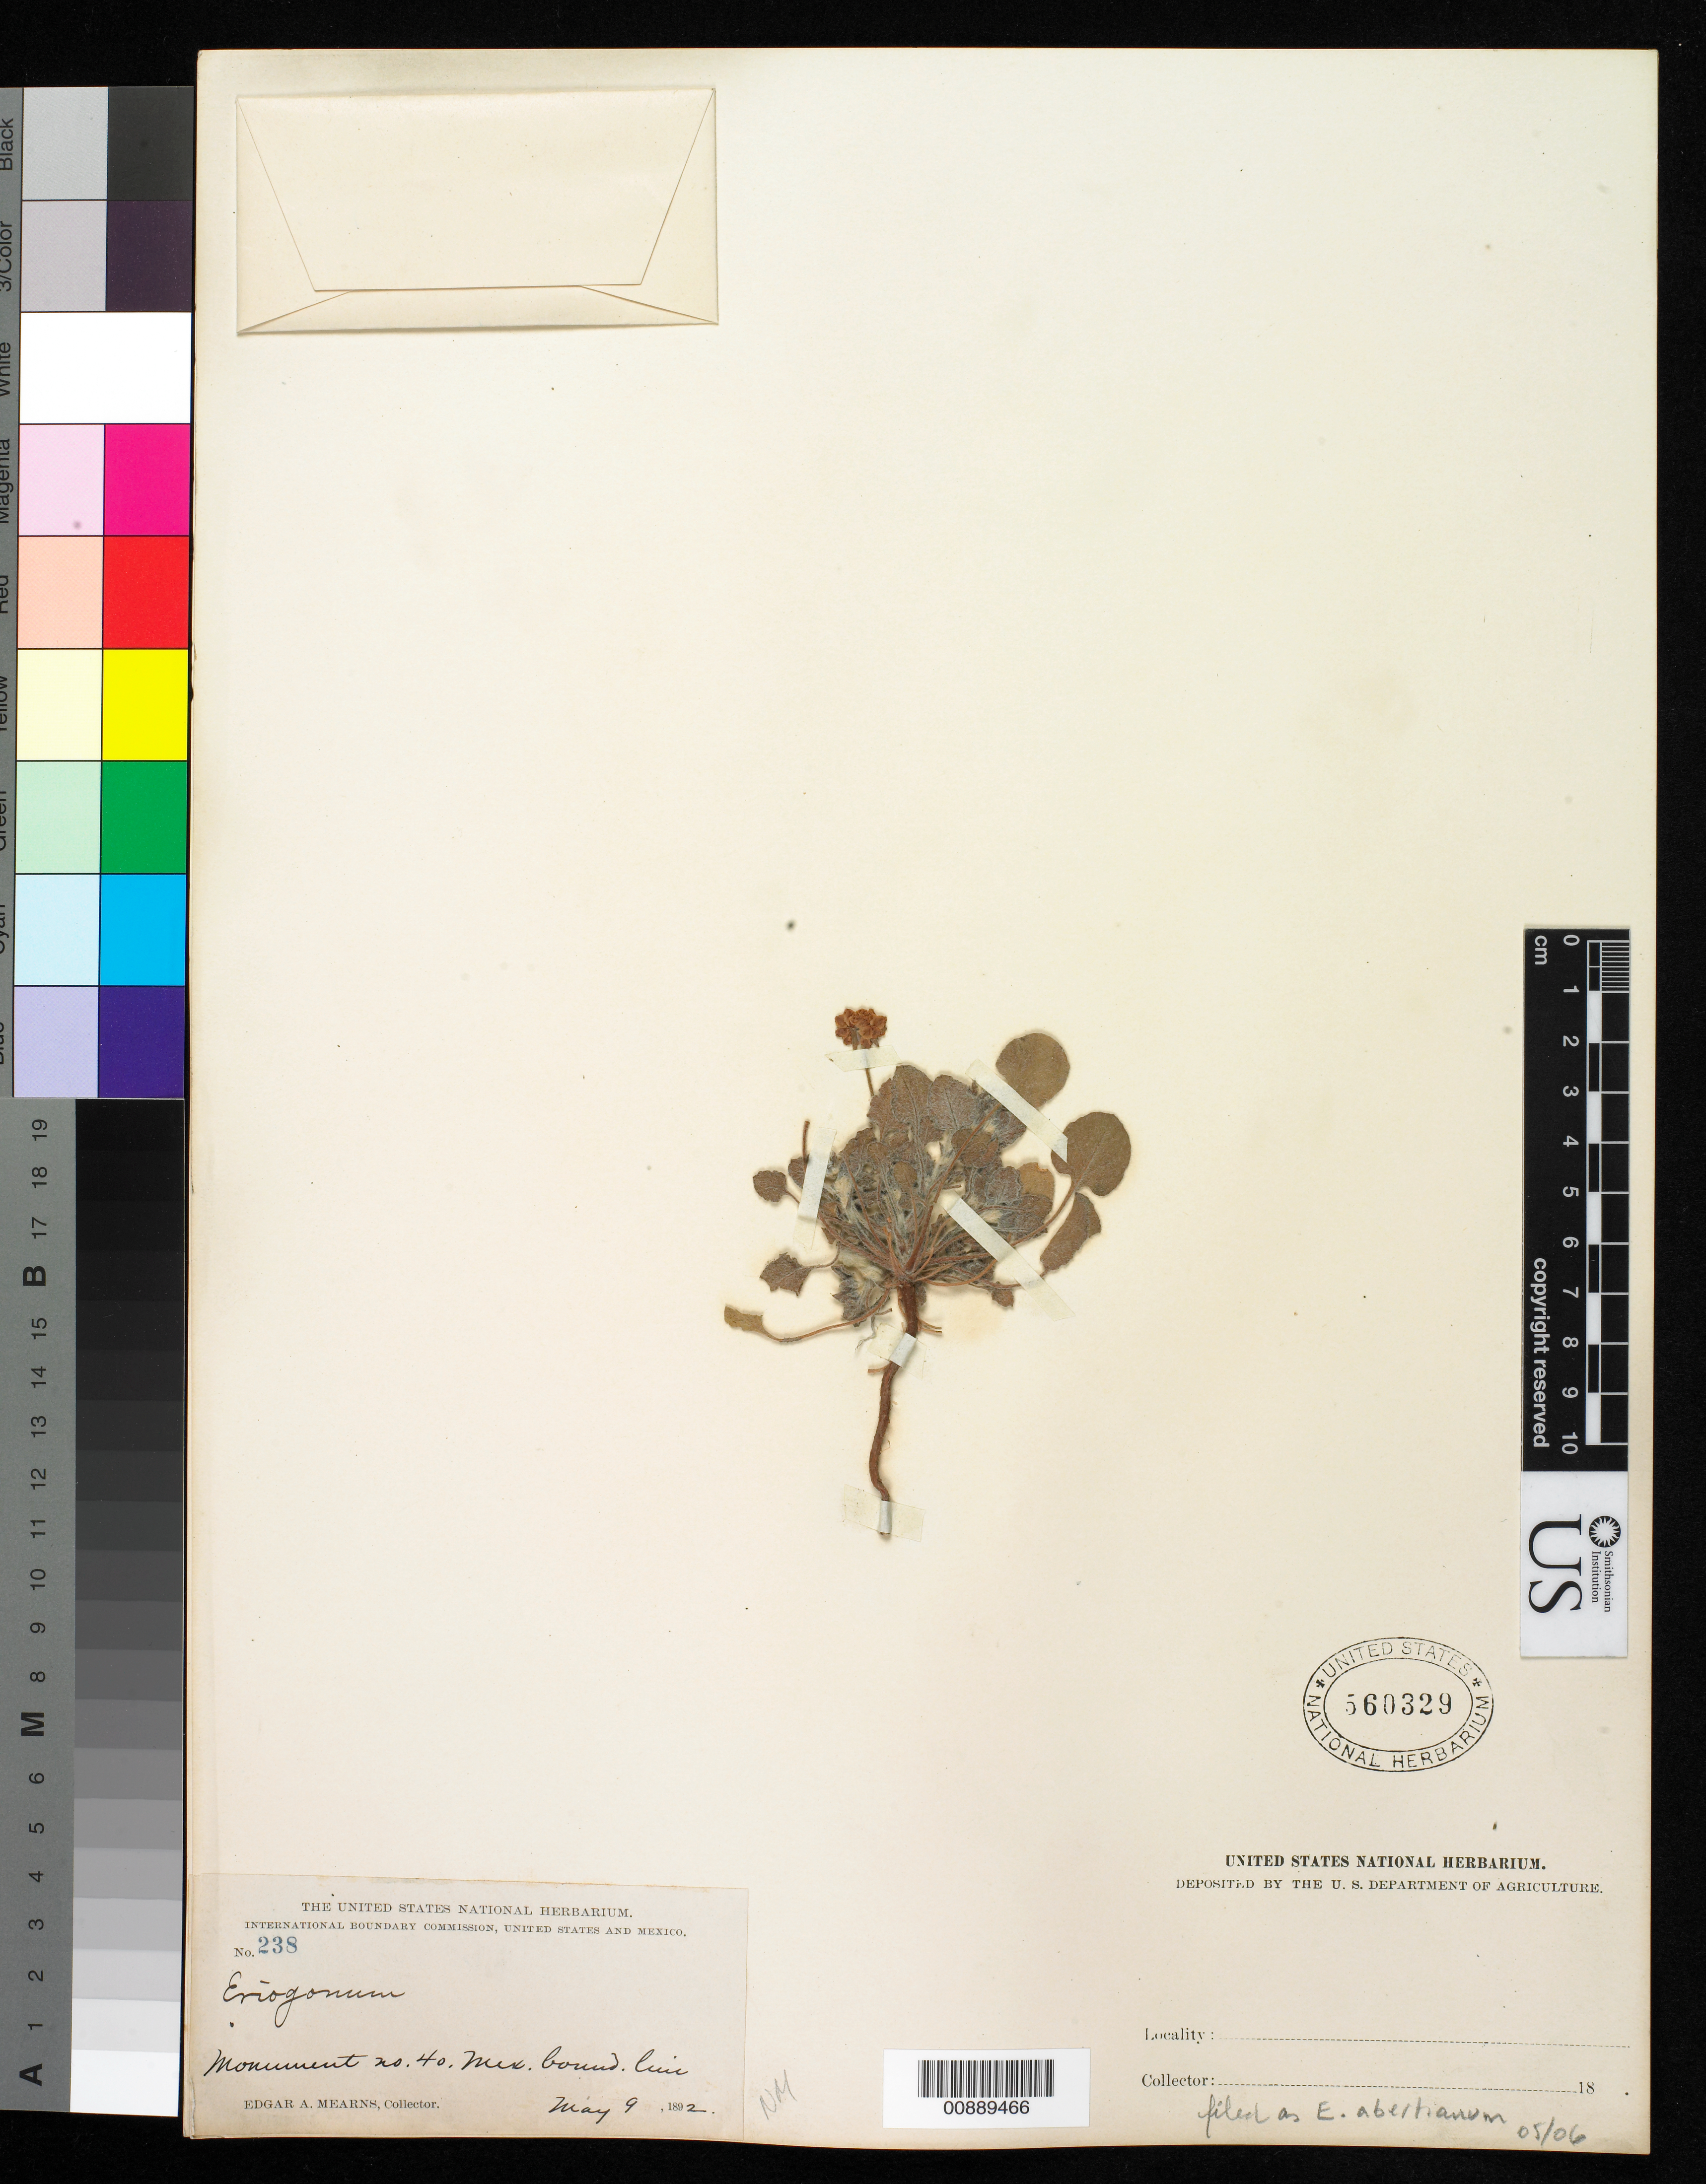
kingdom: Plantae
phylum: Tracheophyta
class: Magnoliopsida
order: Caryophyllales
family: Polygonaceae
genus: Eriogonum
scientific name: Eriogonum abertianum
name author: Torr.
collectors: E. A. Mearns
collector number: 238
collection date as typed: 09 May 1892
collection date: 1892-05-09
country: United States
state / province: New Mexico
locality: Monument no. 40, Mexican Boundary Line.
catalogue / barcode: US 560329